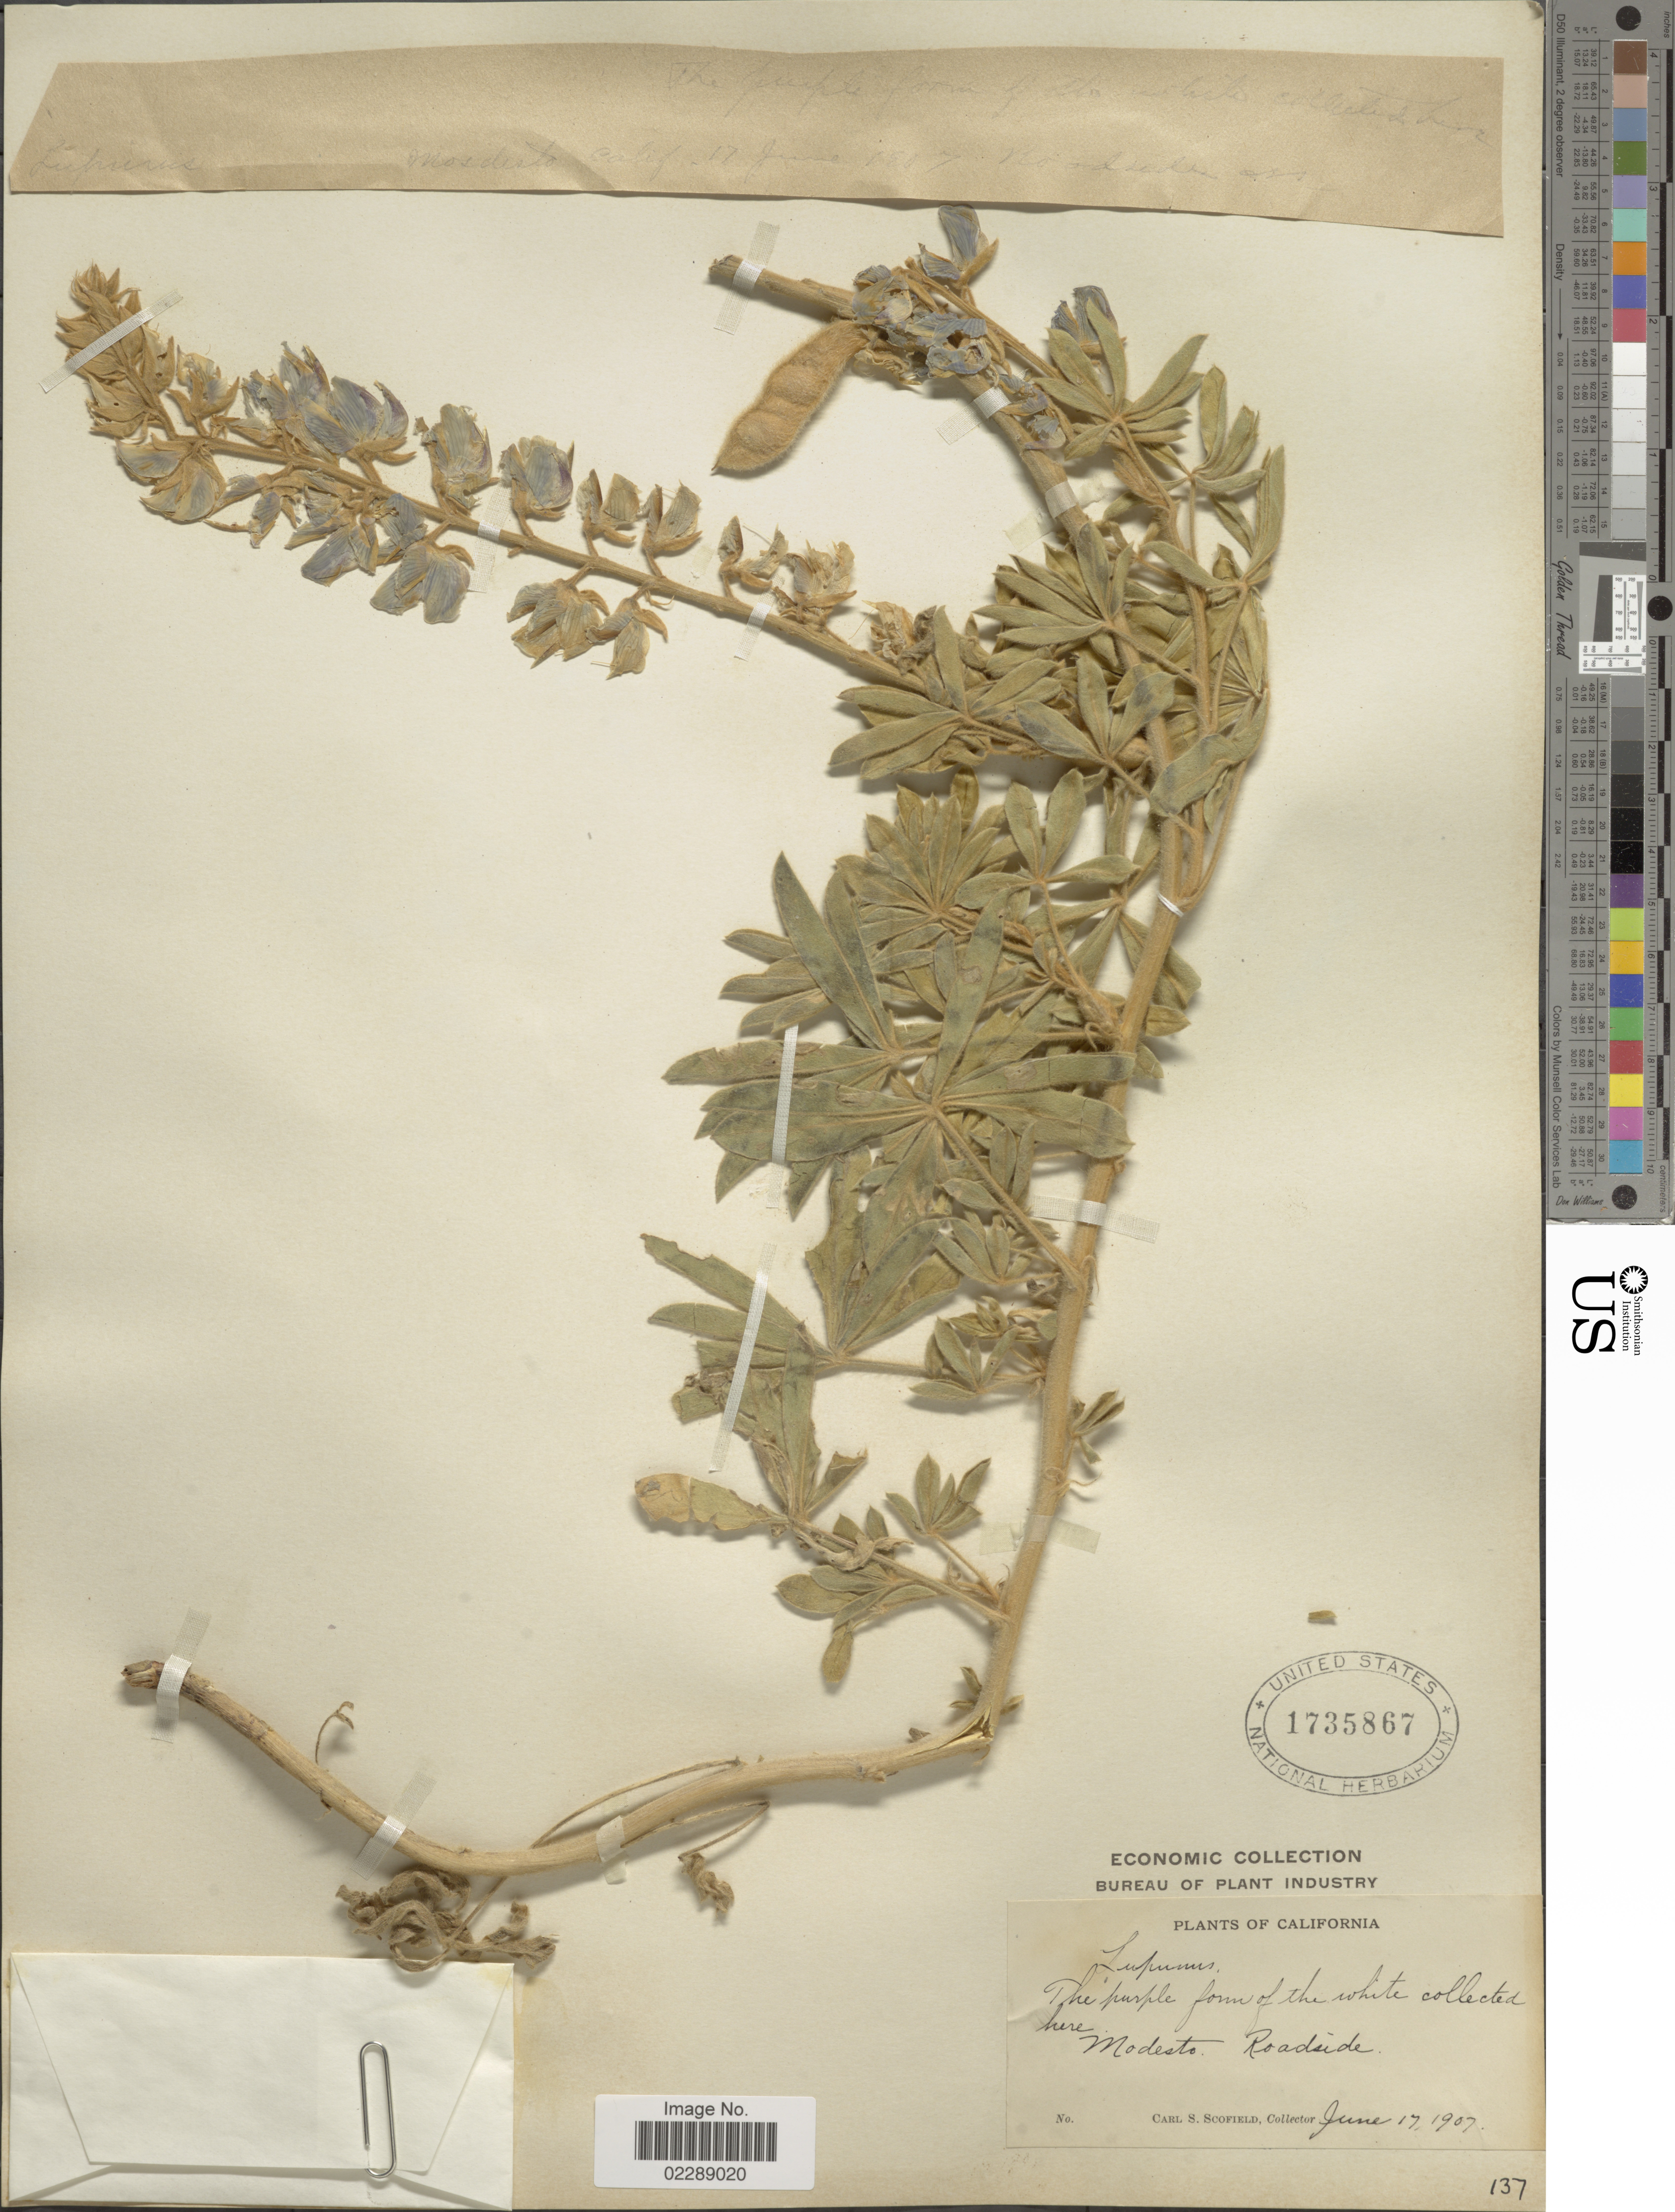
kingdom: Plantae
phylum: Tracheophyta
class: Magnoliopsida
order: Fabales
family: Fabaceae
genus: Lupinus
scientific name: Lupinus sp.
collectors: C. Scofield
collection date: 1907-06-17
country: United States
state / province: California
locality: Modesto, Roadside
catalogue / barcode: US 1735867